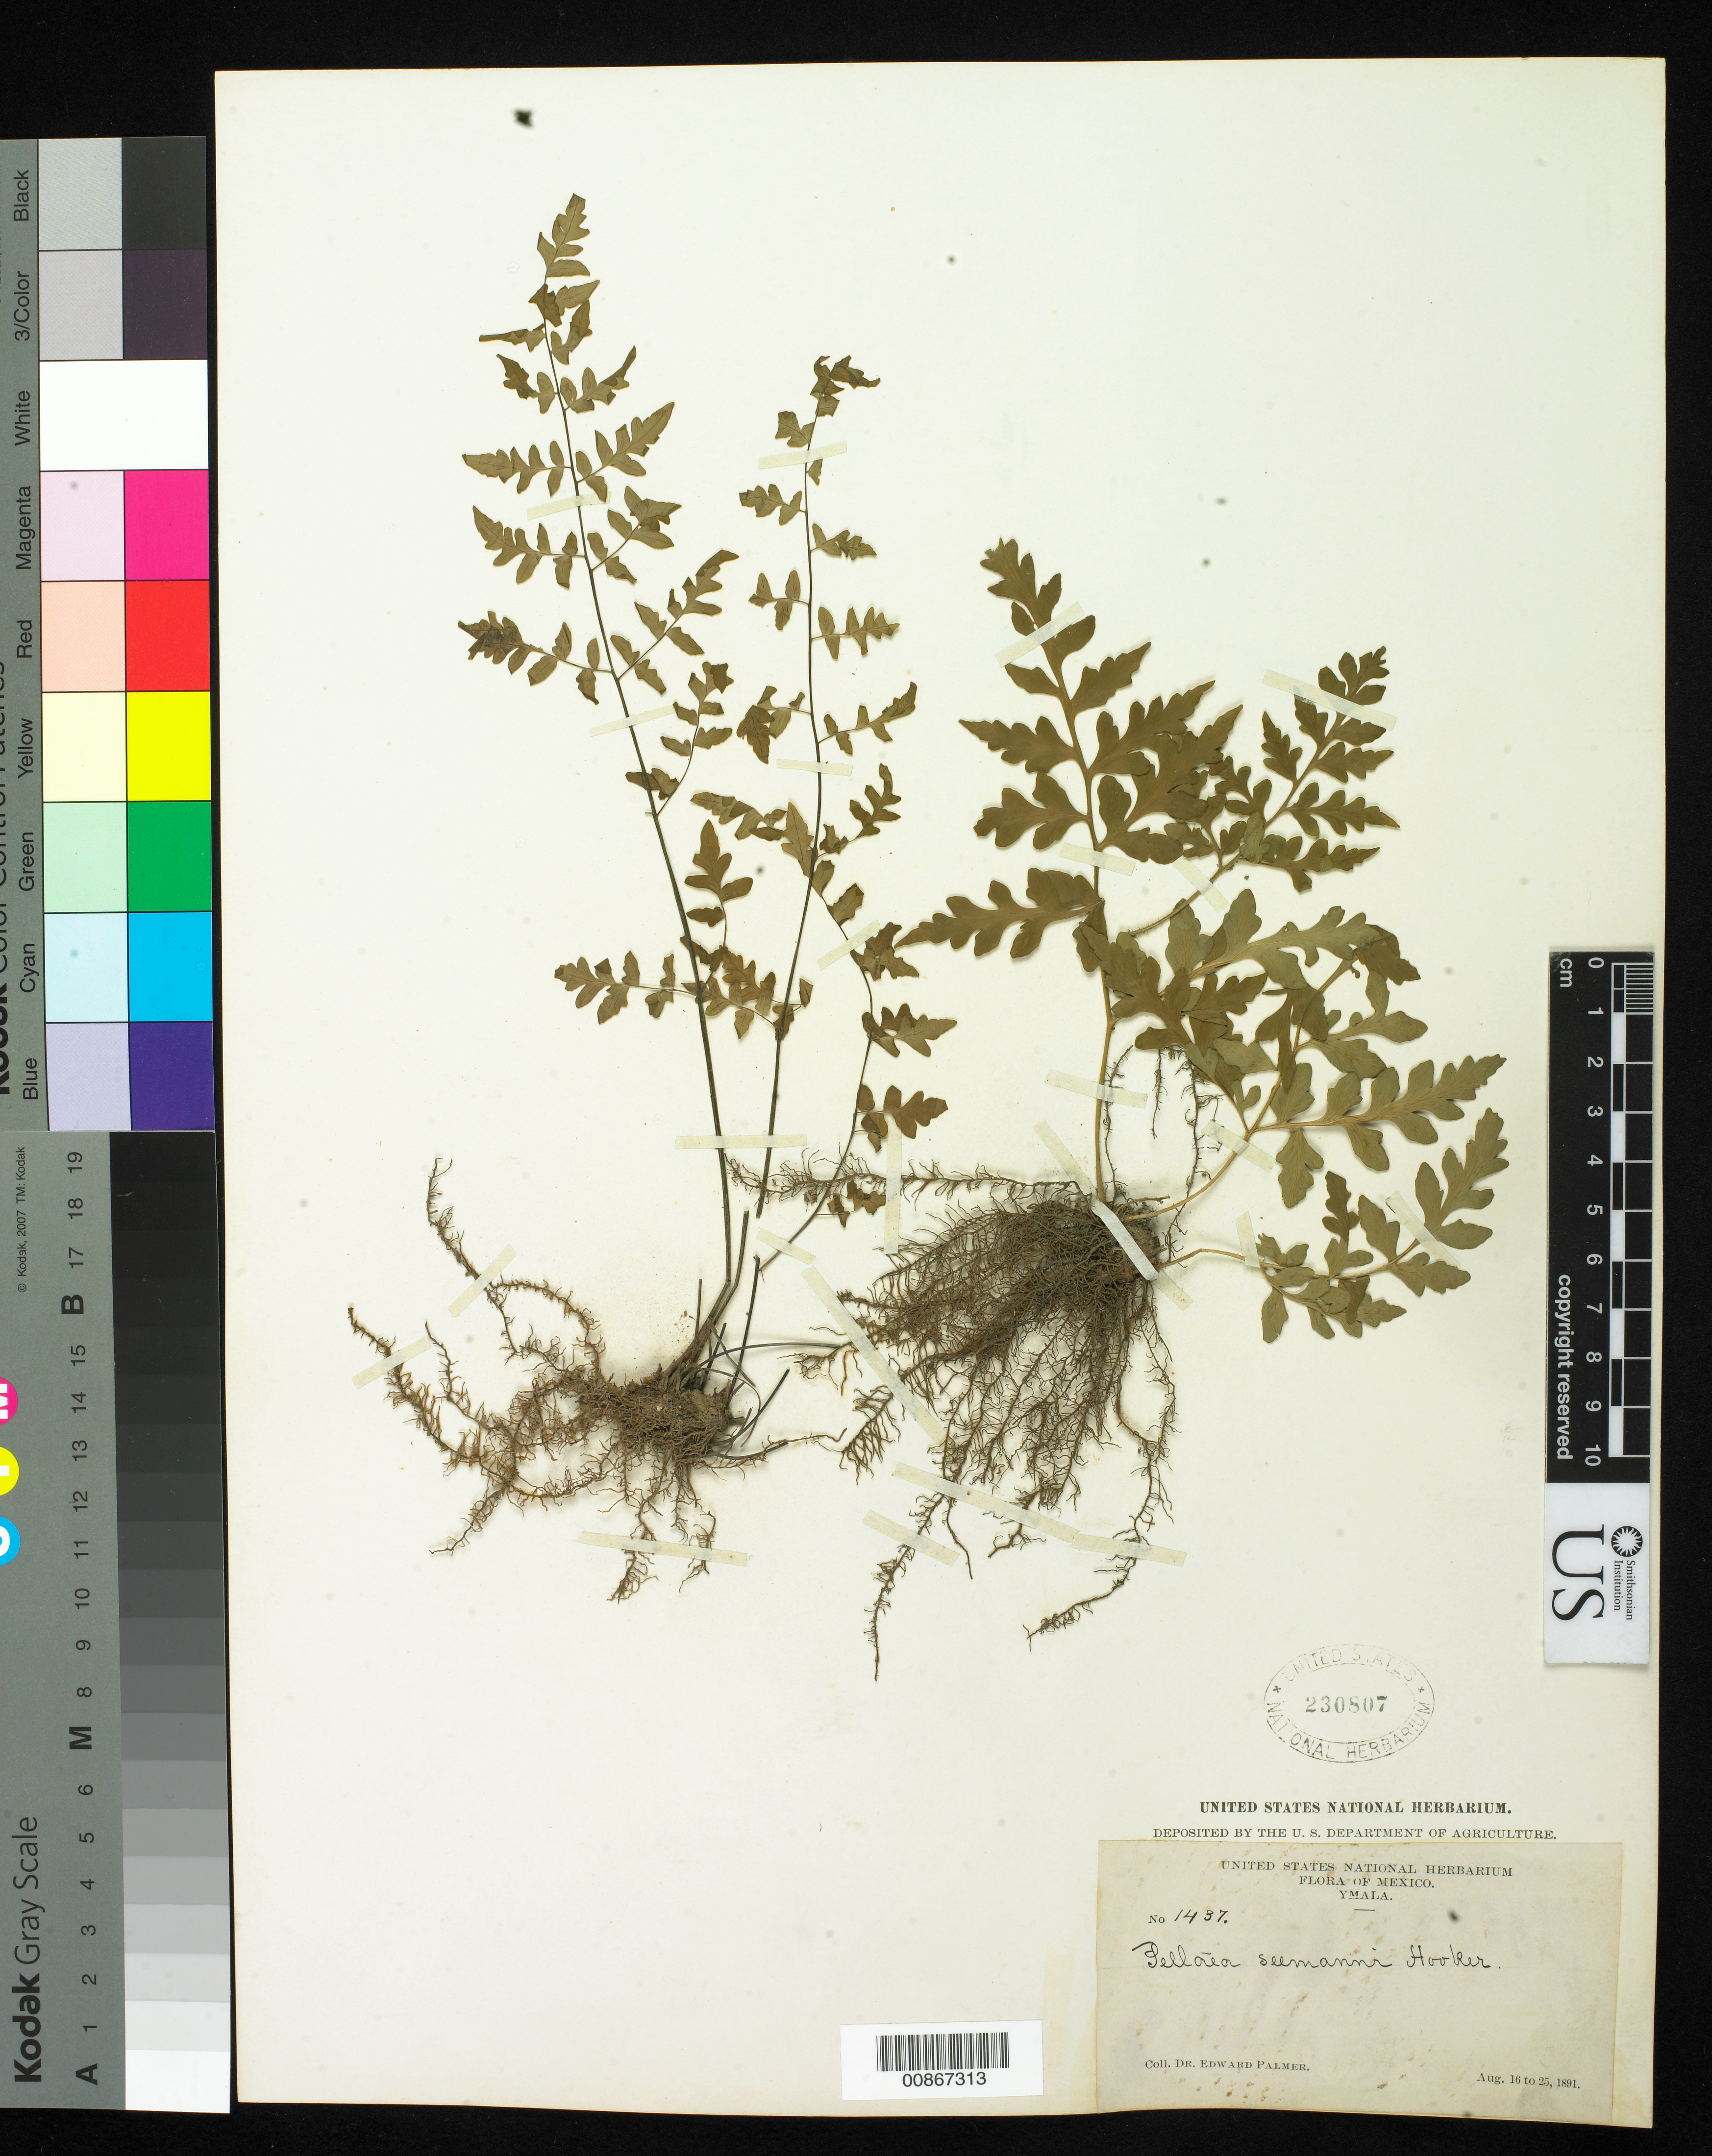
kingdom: Plantae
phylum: Tracheophyta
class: Polypodiopsida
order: Polypodiales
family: Pteridaceae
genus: Cheilanthes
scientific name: Cheilanthes lozanii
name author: (Maxon) R.M. Tryon & A.F. Tryon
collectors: E. Palmer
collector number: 1437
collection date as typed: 16 Aug 1891 to 25 Aug 1891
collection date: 1891-08-16/1891-08-25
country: Mexico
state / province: Sinaloa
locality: Ymala, Sinaloa.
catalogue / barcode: US 230807